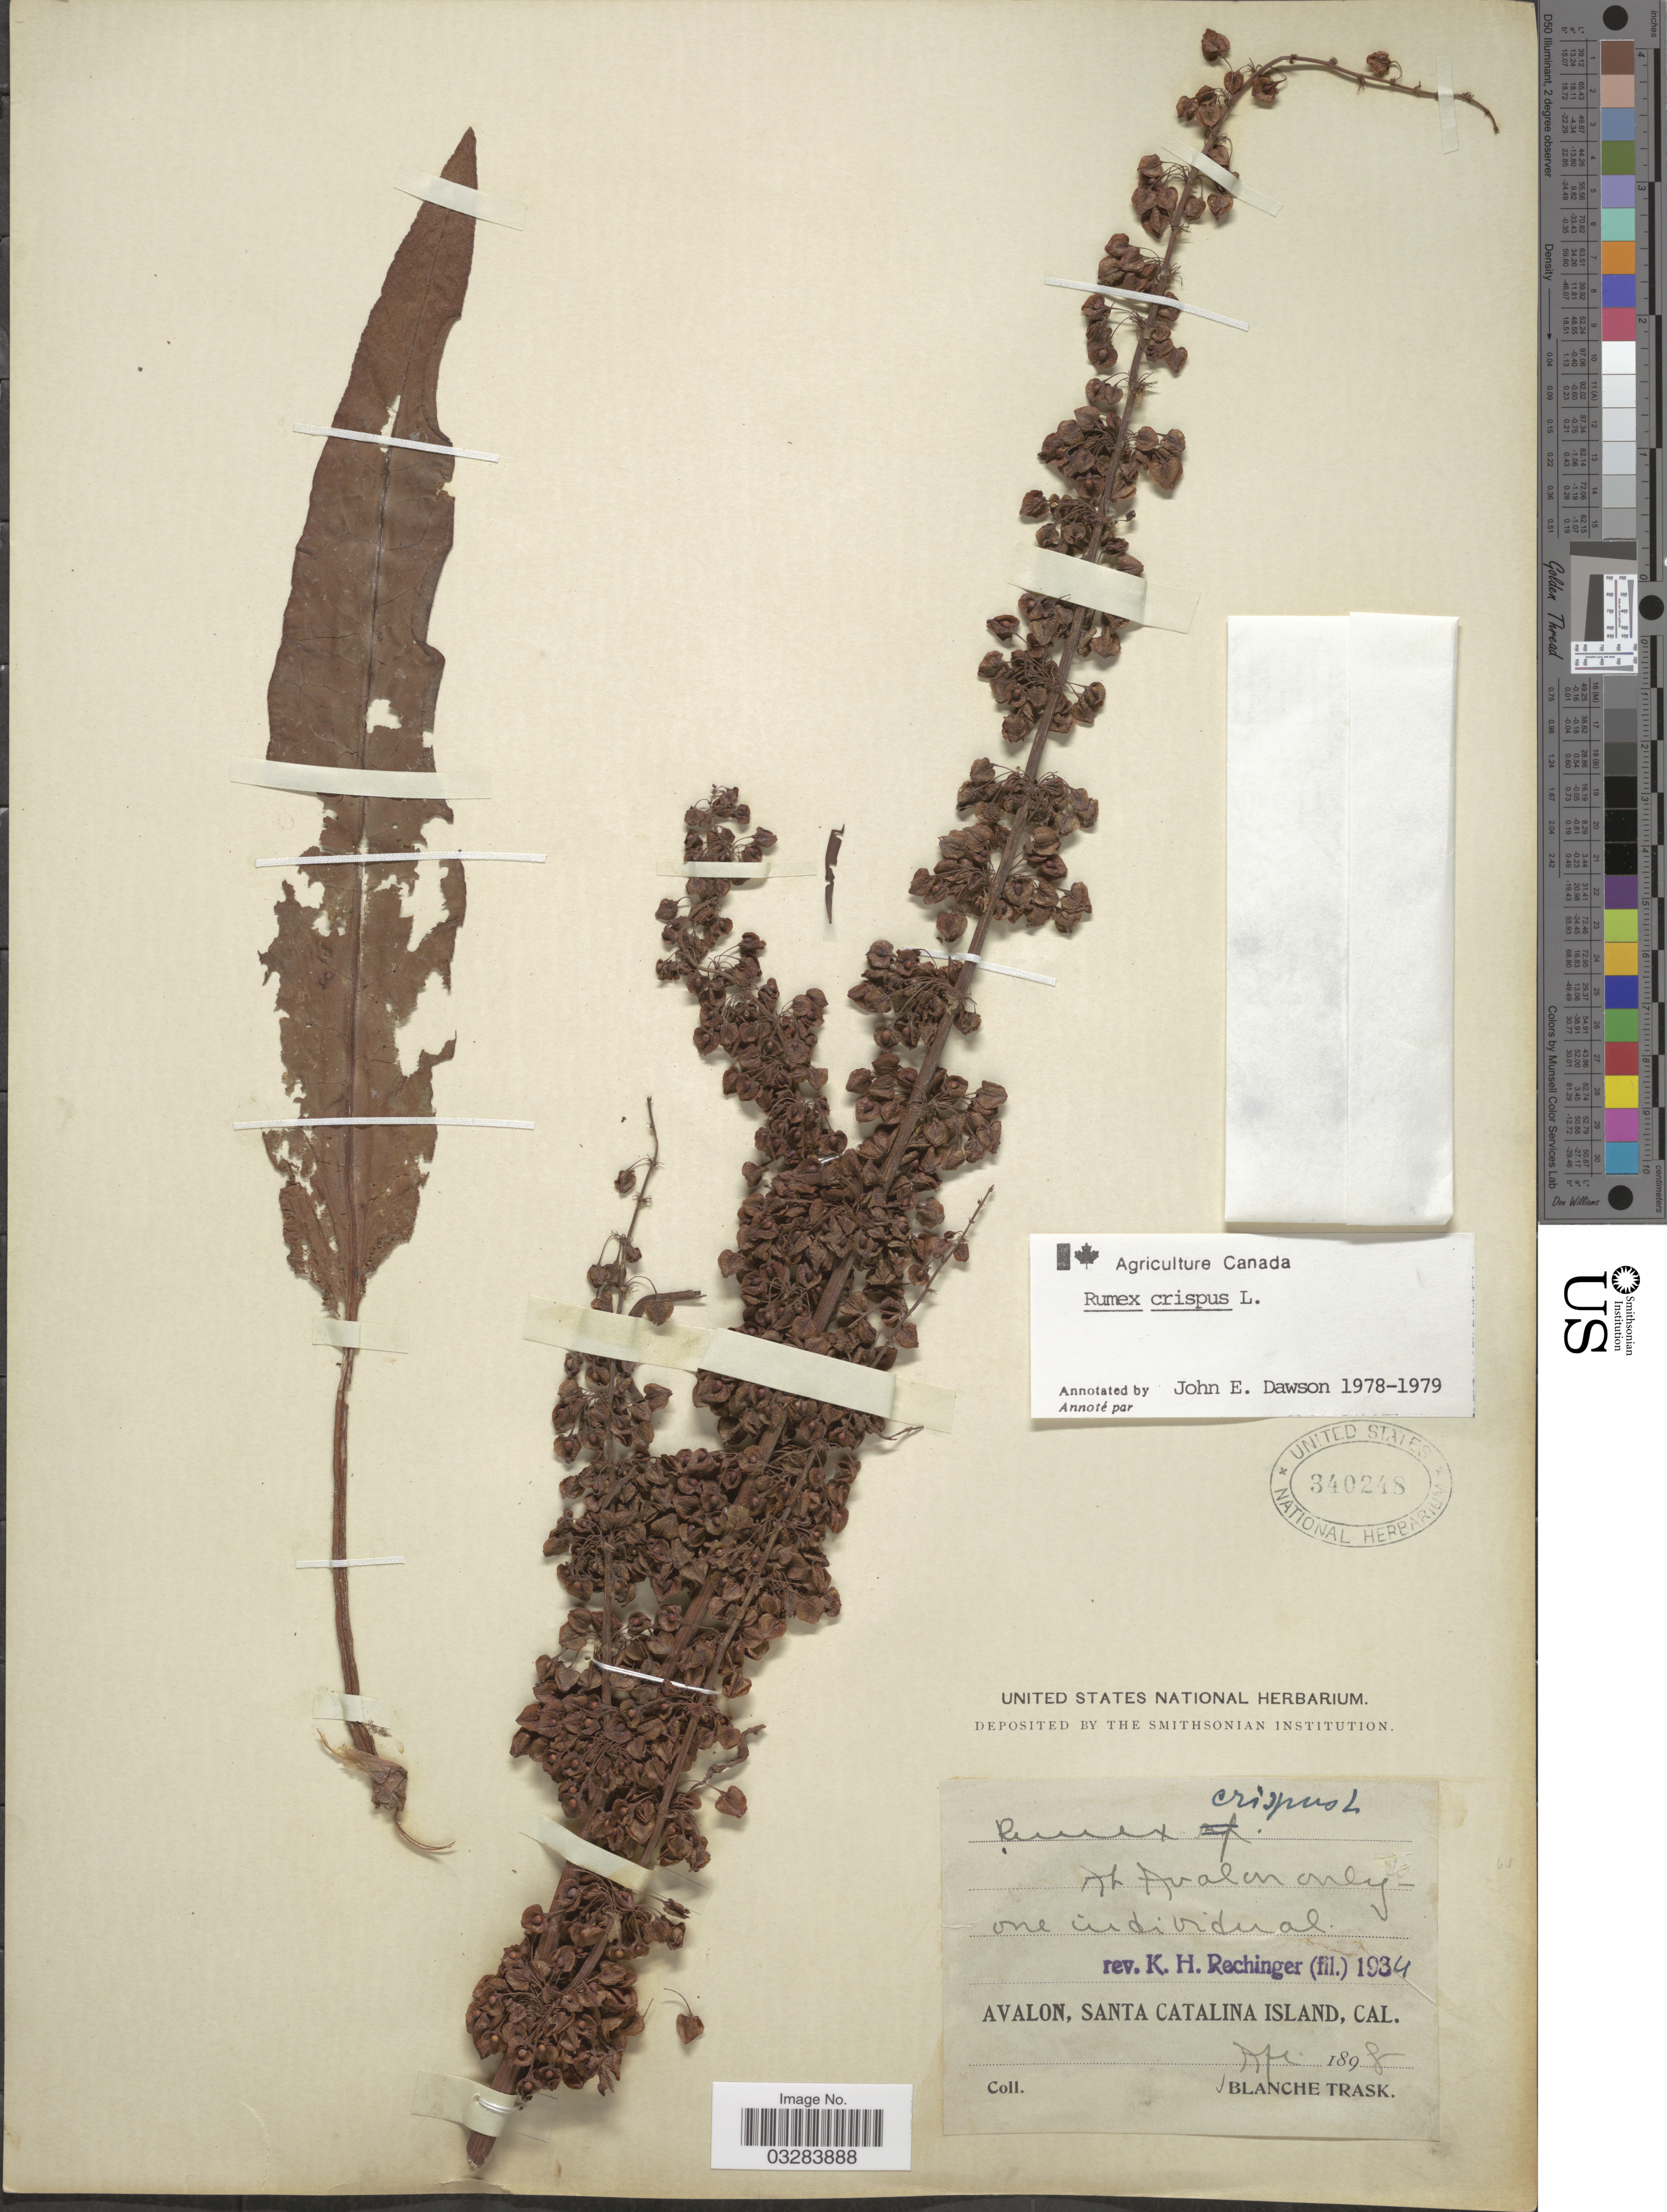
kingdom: Plantae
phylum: Tracheophyta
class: Magnoliopsida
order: Caryophyllales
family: Polygonaceae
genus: Rumex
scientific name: Rumex crispus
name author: L.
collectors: B. Trask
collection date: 1898-04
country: United States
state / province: California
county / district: Los Angeles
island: Santa Catalina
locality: Avalon, Santa Catalina Island, Cal.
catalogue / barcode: US 340248